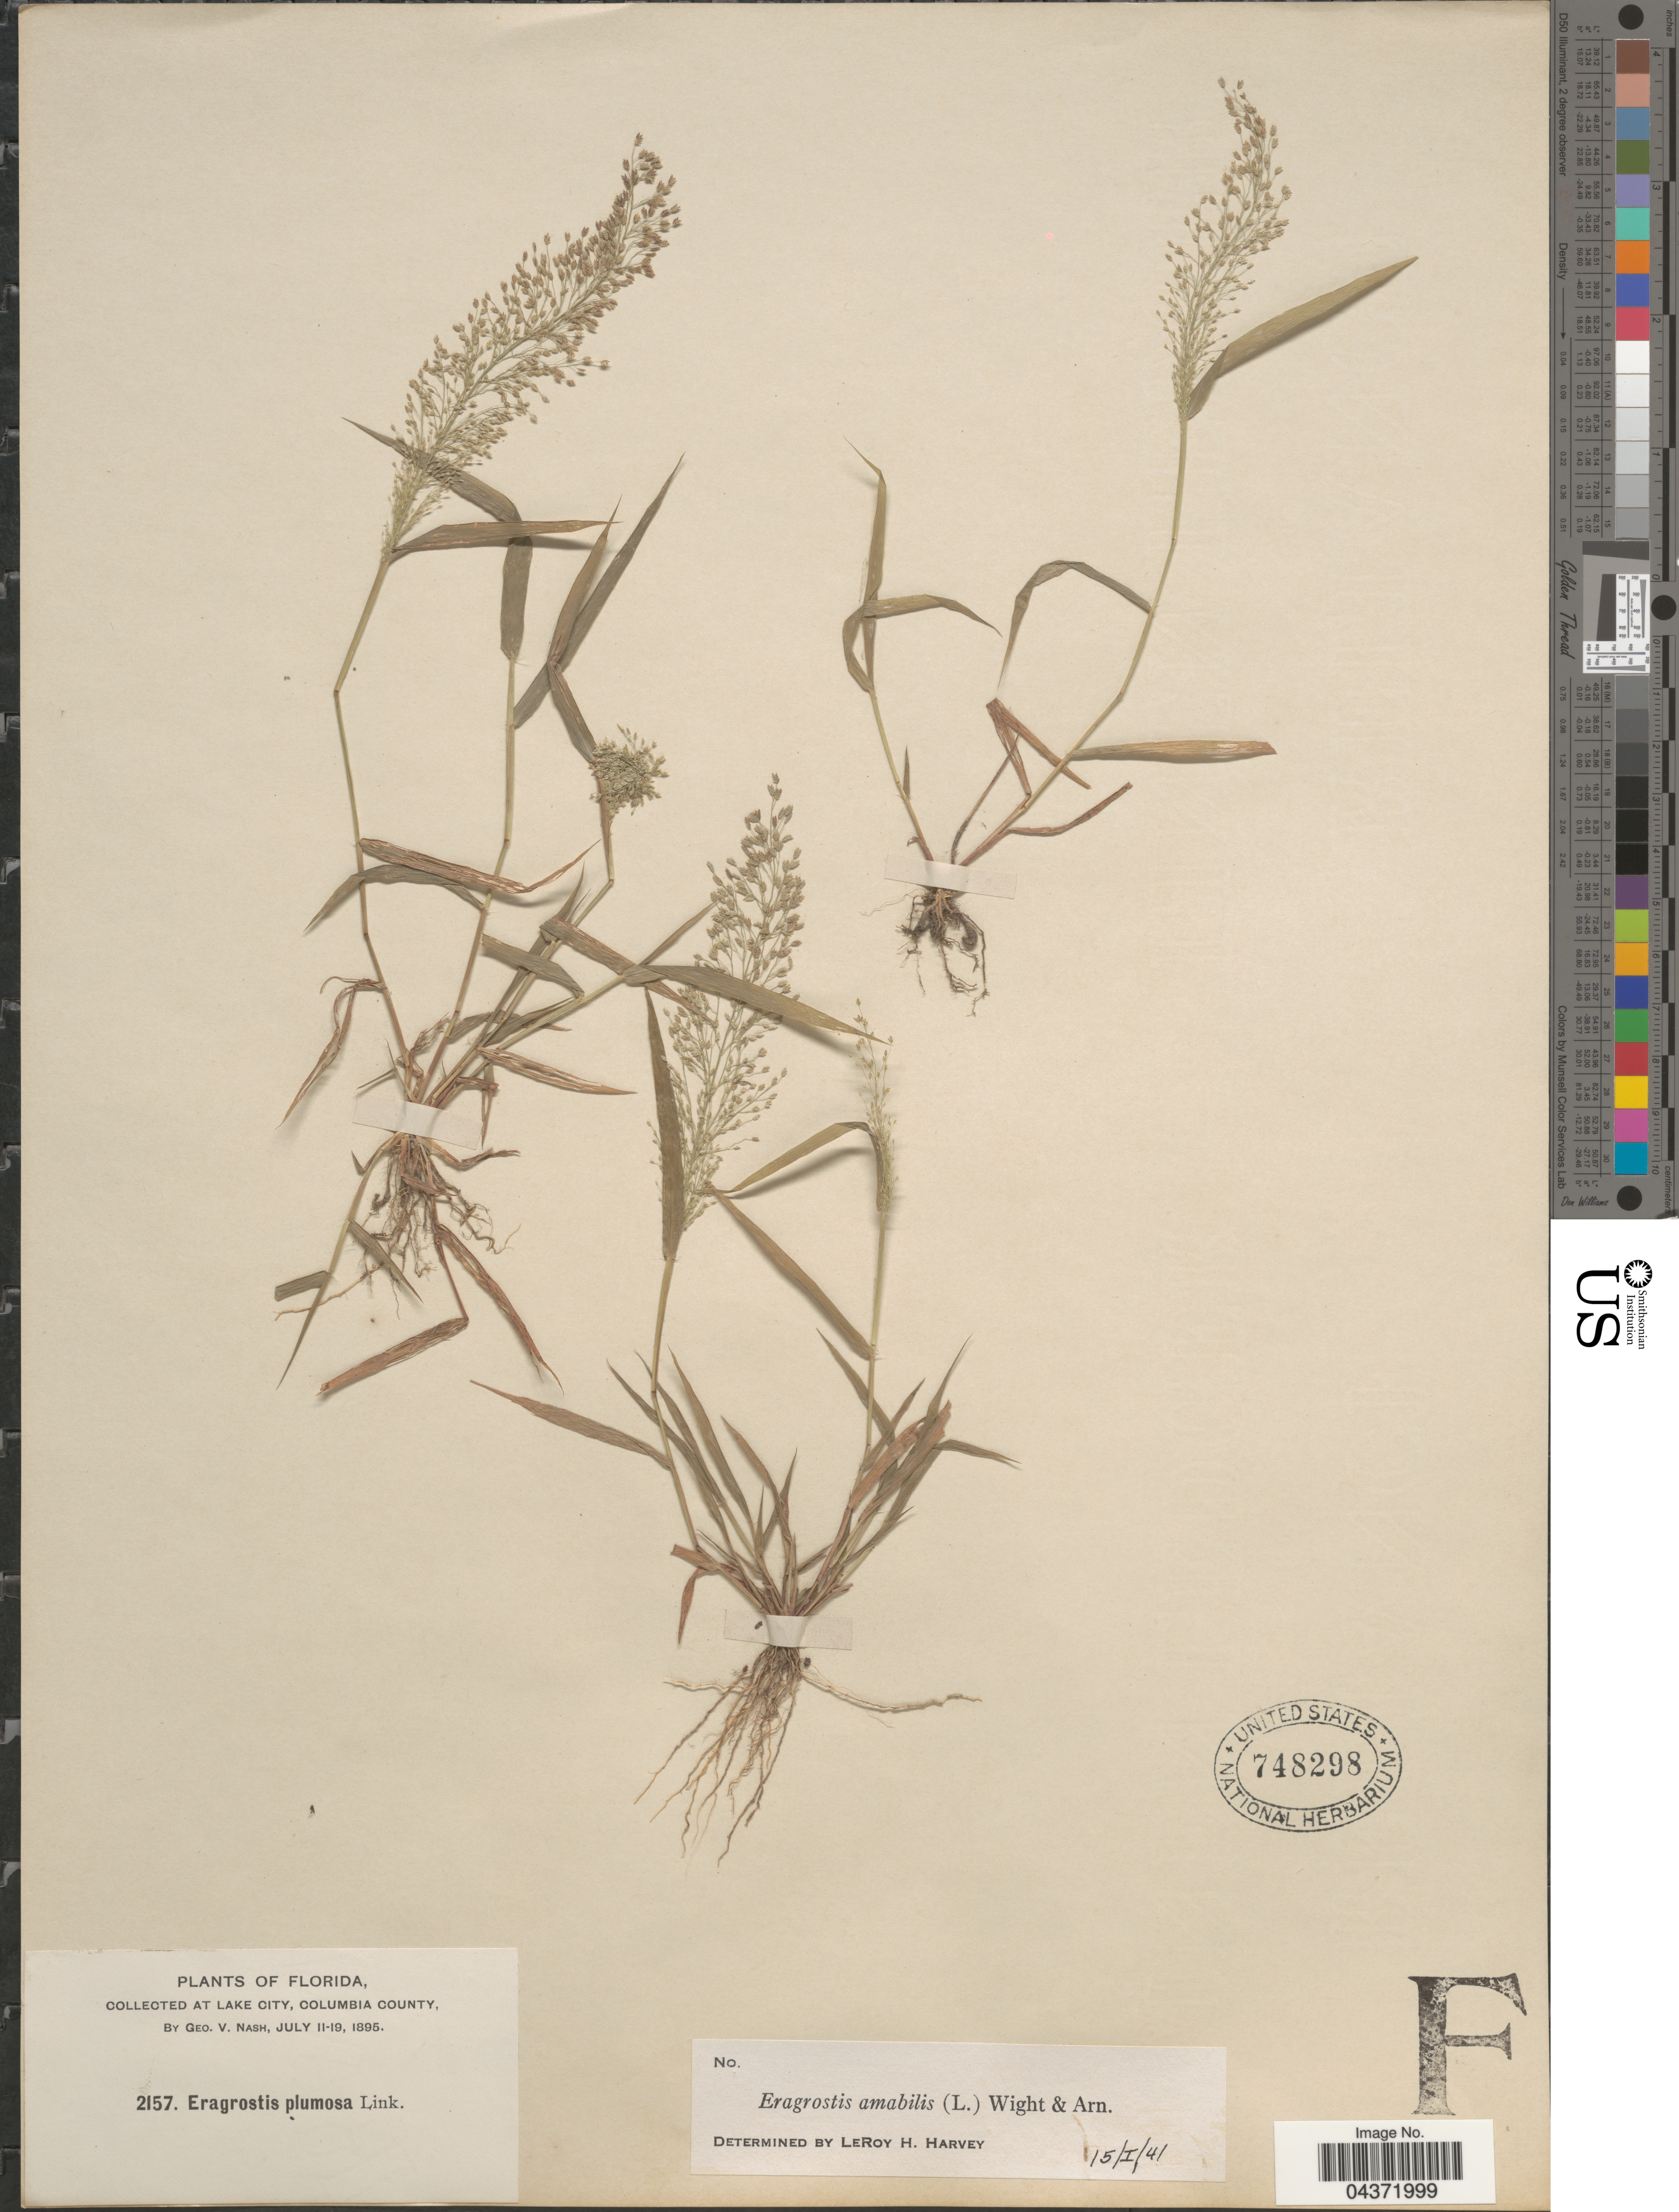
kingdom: Plantae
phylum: Tracheophyta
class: Liliopsida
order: Poales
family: Poaceae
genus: Eragrostis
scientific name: Eragrostis tenella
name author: (L.) P. Beauv. ex Roem. & Schult.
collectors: G. V. Nash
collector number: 2157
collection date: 1895-07-11/1895-07-19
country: United States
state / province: Florida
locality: At Lake City, Columbia County.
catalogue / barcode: US 748298